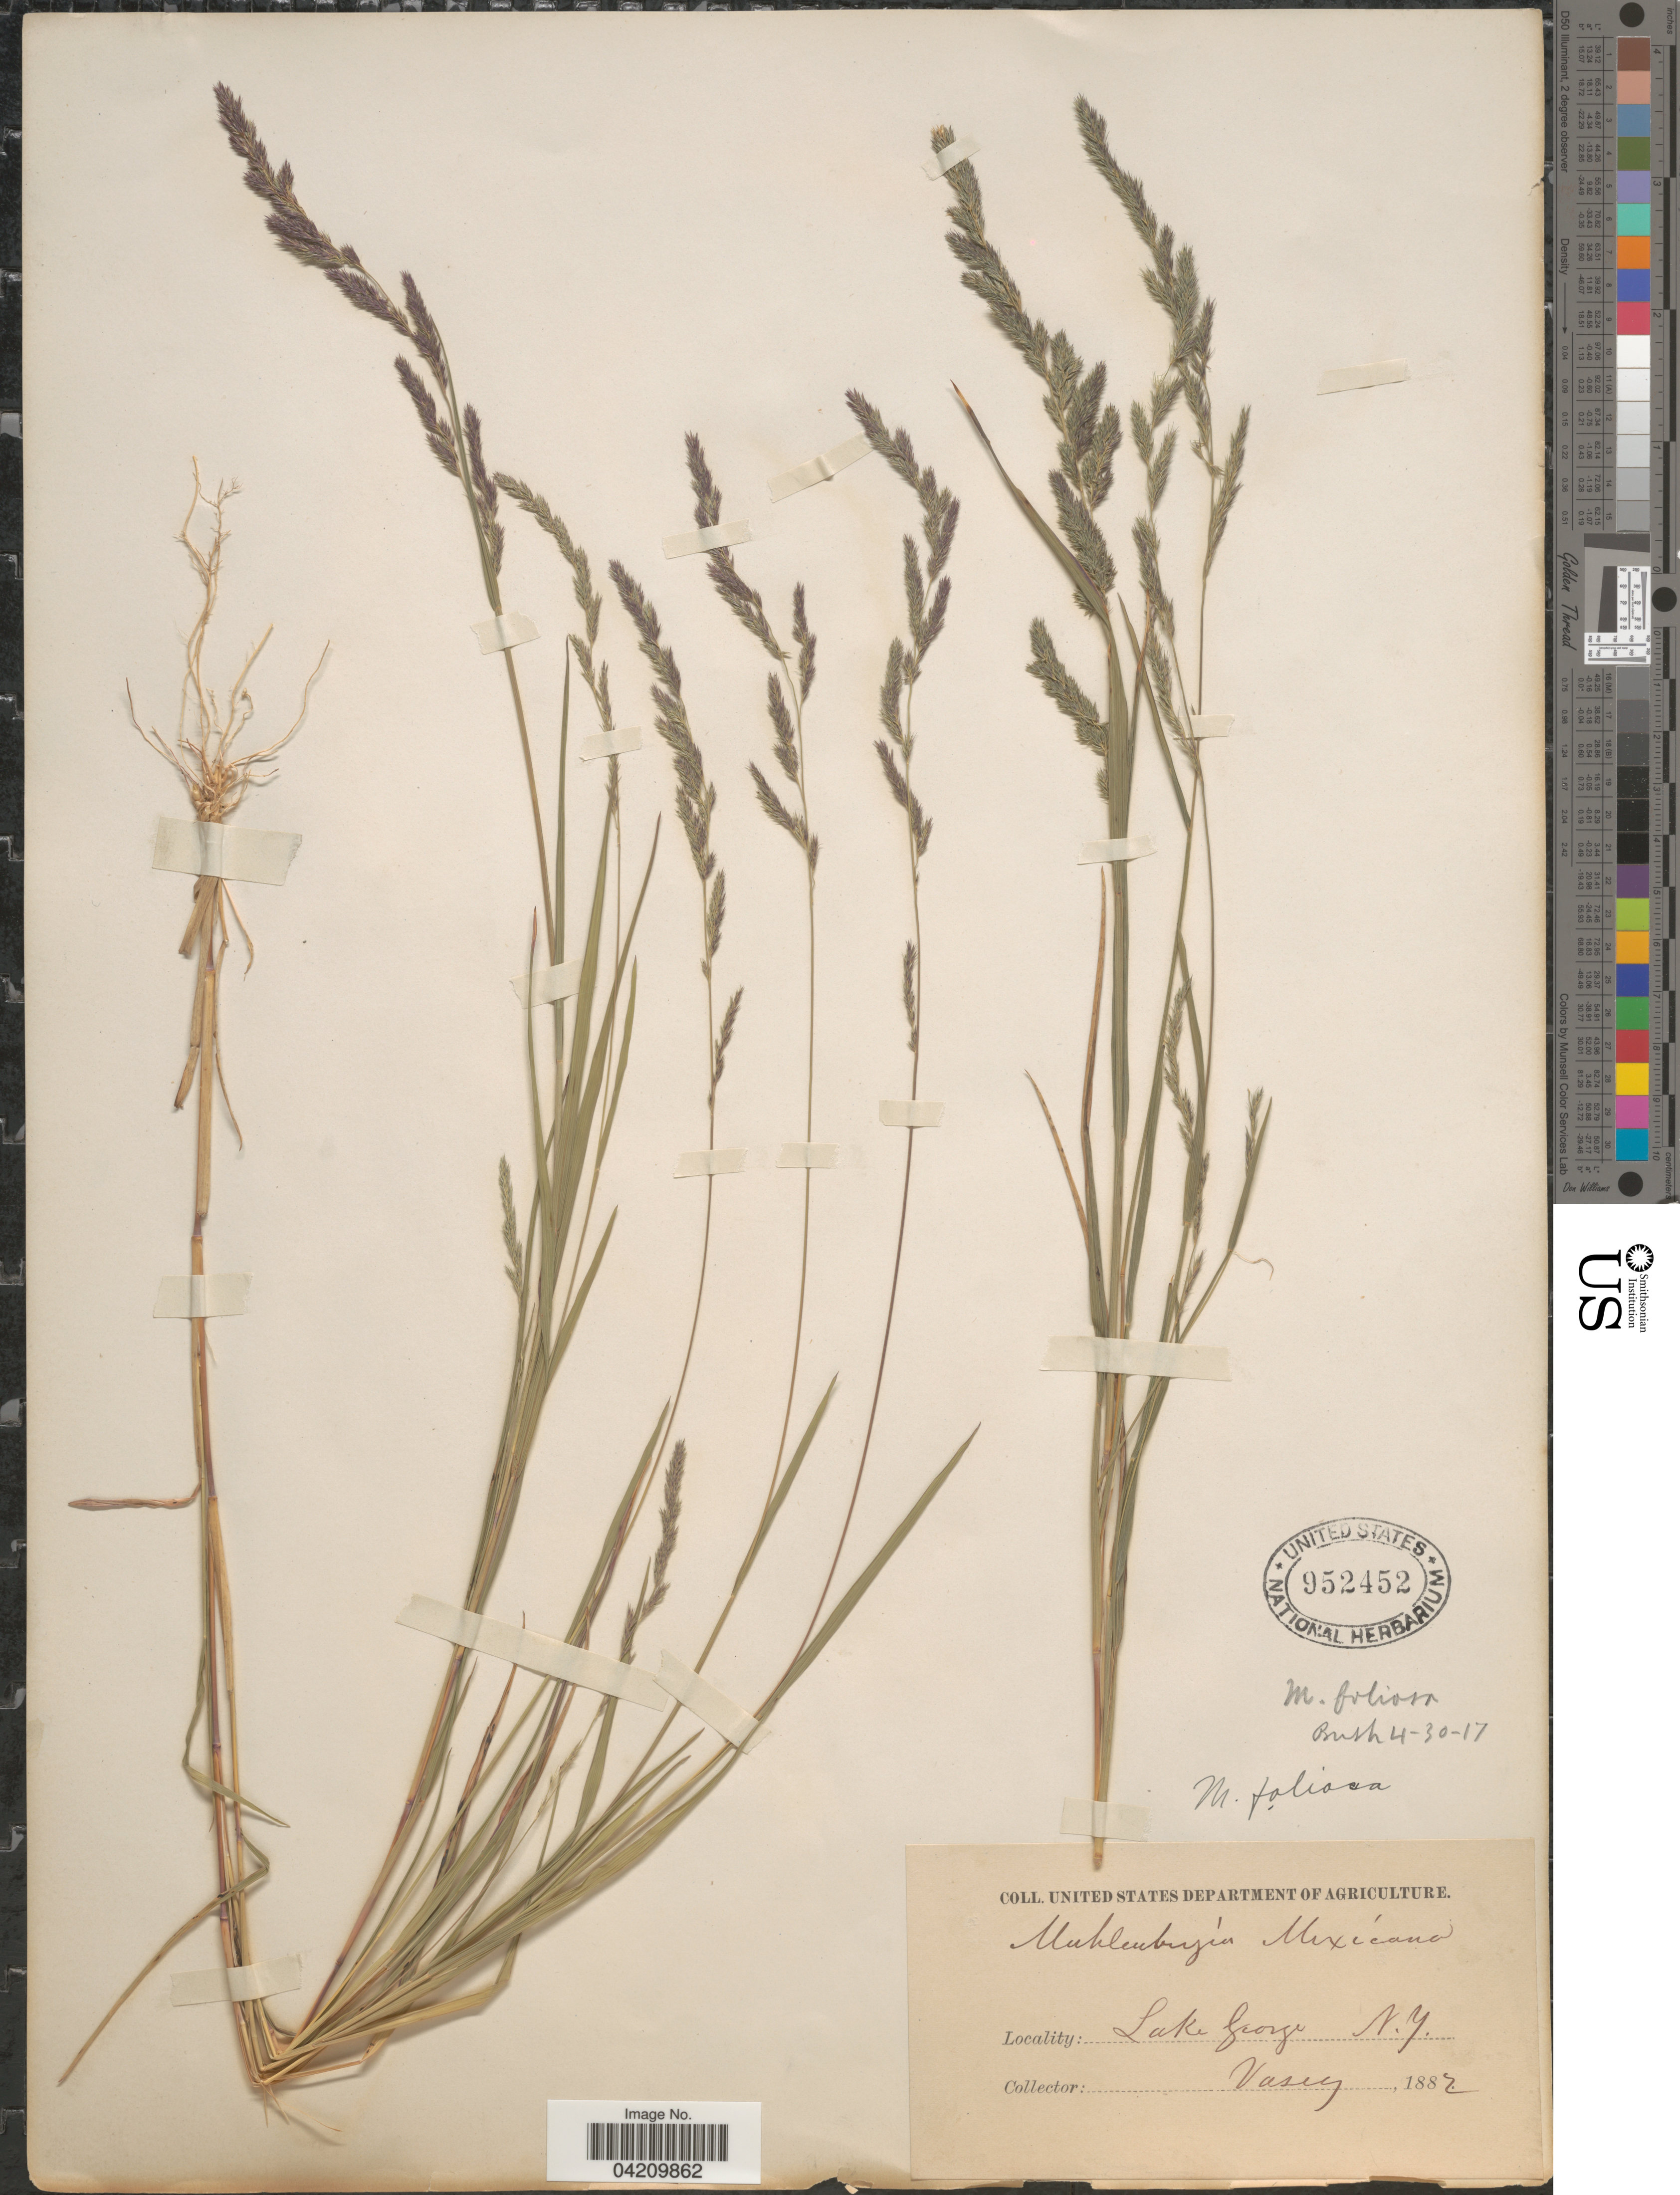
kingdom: Plantae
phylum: Tracheophyta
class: Liliopsida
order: Poales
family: Poaceae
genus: Muhlenbergia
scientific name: Muhlenbergia mexicana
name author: (L.) Trin.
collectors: Vasey, --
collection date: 1882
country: United States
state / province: New York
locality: Lake George.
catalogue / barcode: US 952452